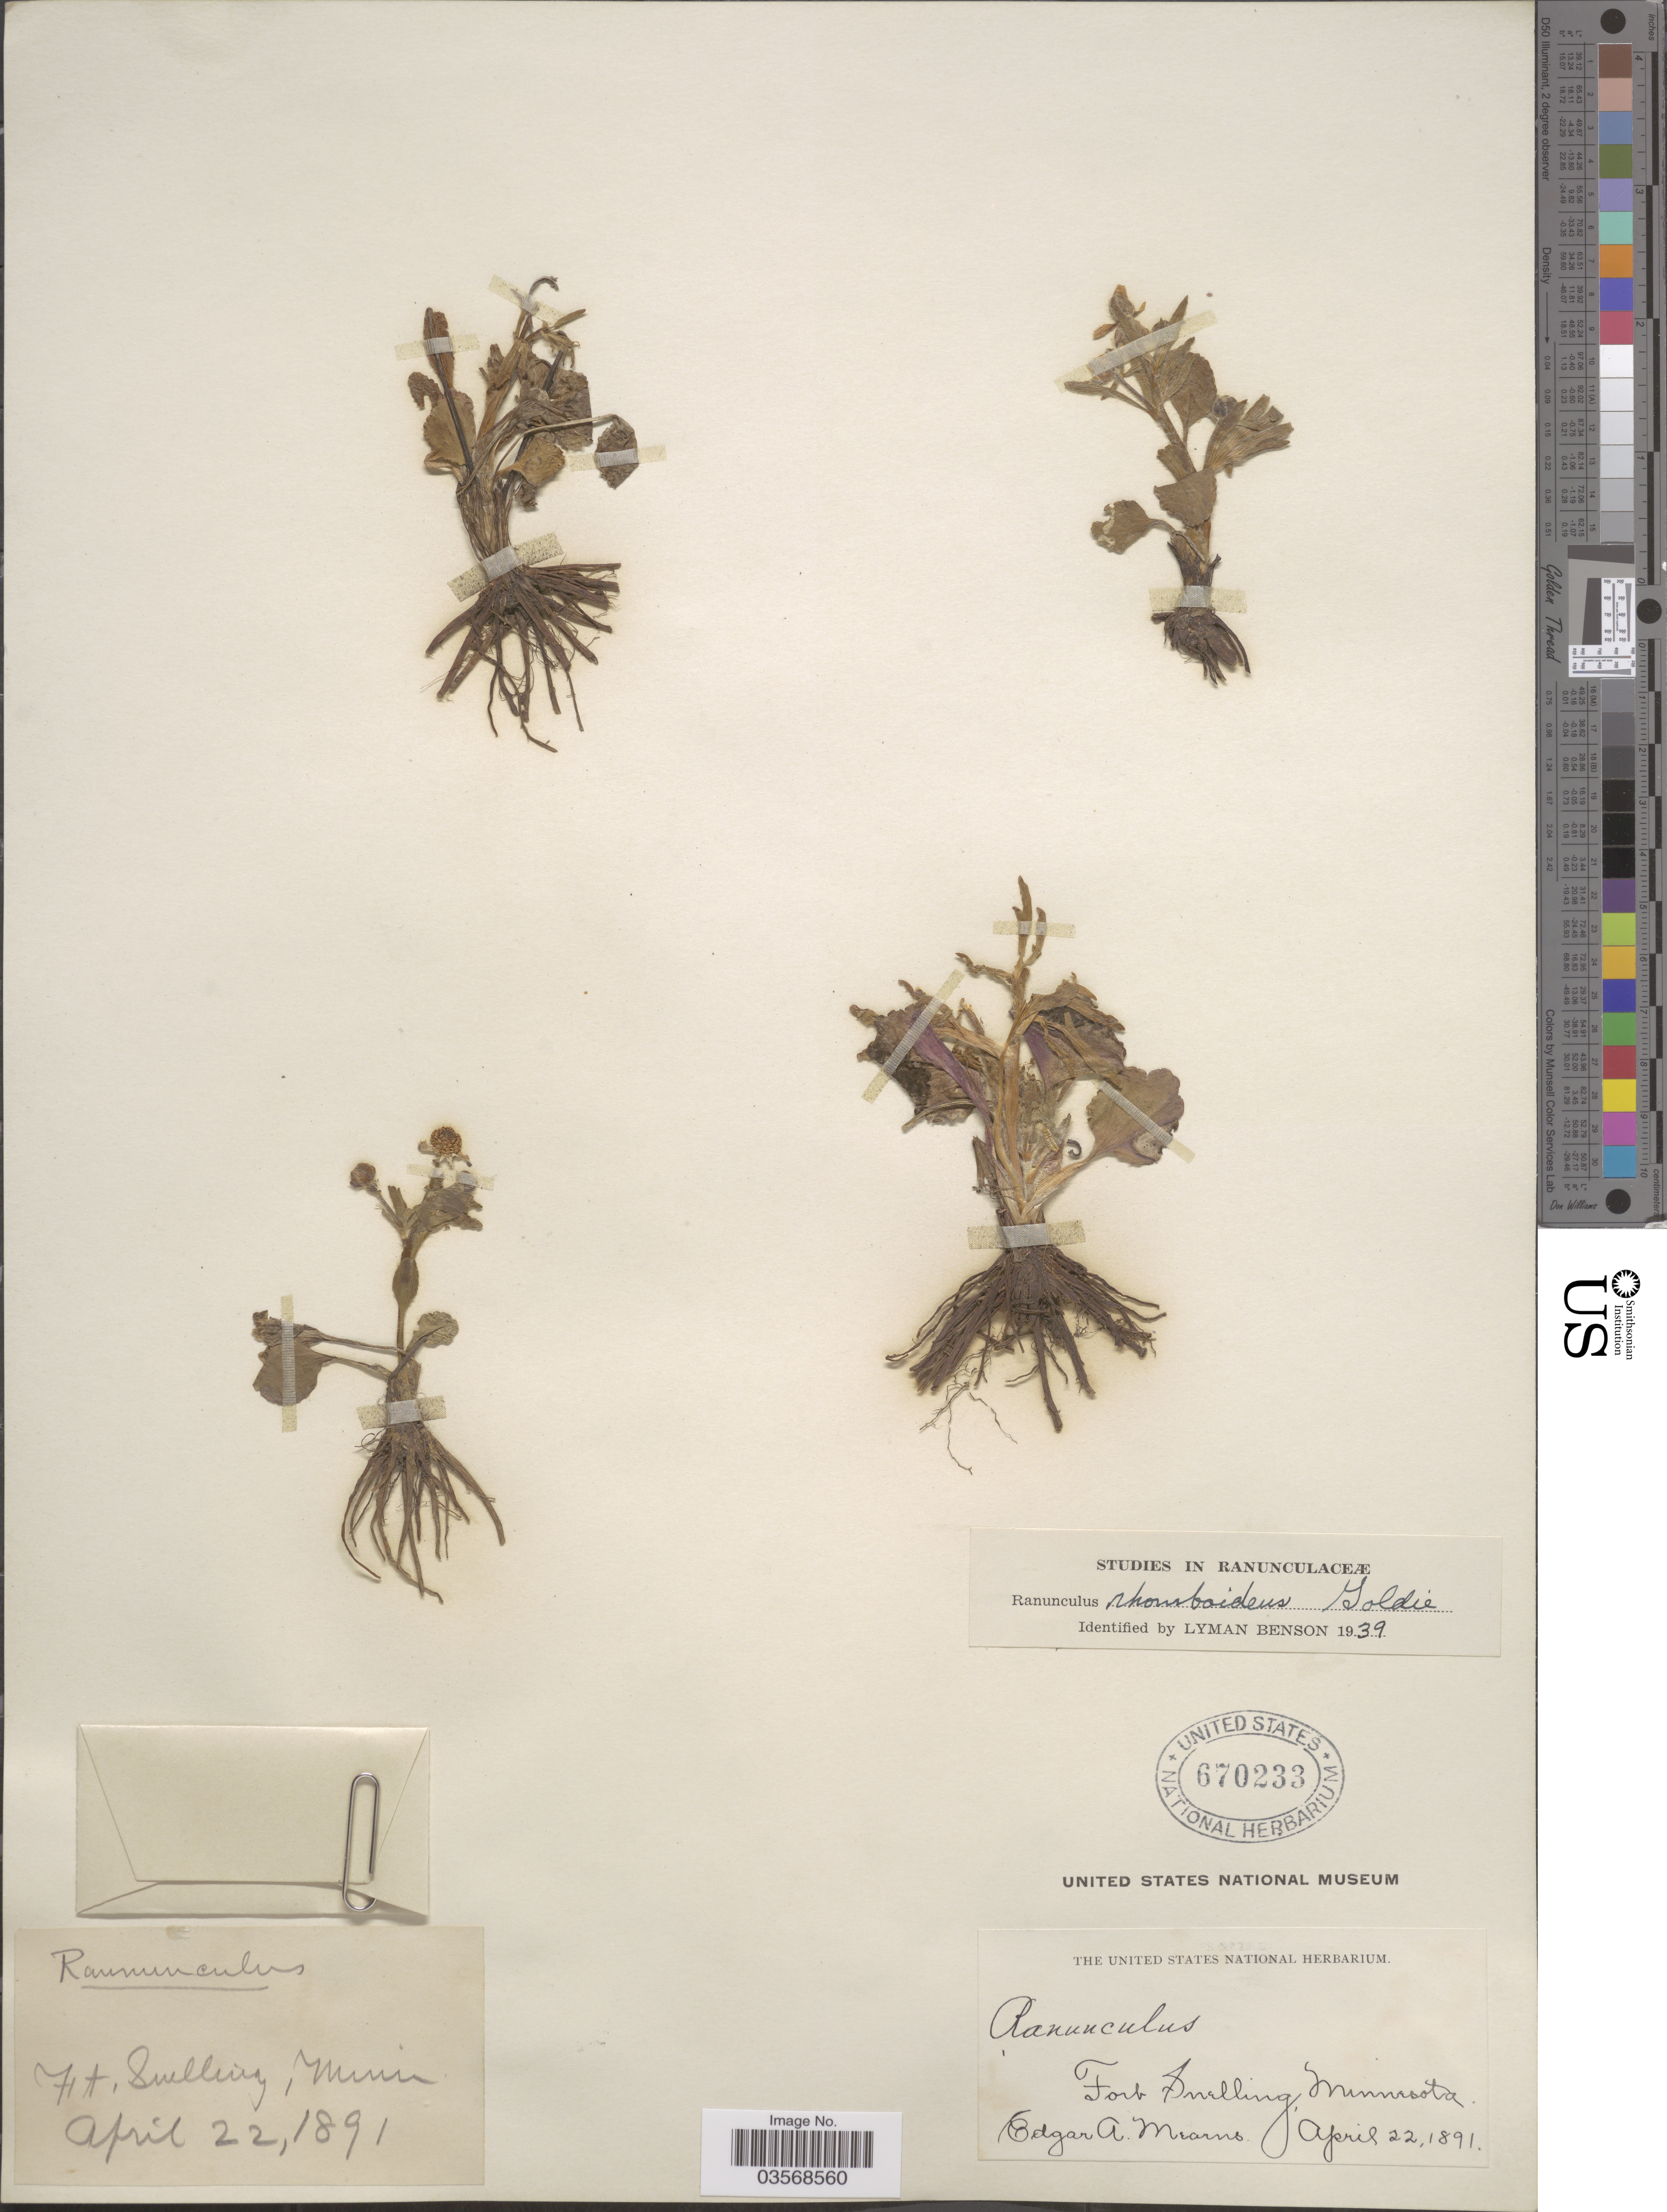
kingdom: Plantae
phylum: Tracheophyta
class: Magnoliopsida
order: Ranunculales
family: Ranunculaceae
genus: Ranunculus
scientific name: Ranunculus ovalis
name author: Raf.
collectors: E. A. Mearns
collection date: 1891-04-22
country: United States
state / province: Minnesota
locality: Fort Snelling.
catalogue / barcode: US 670233